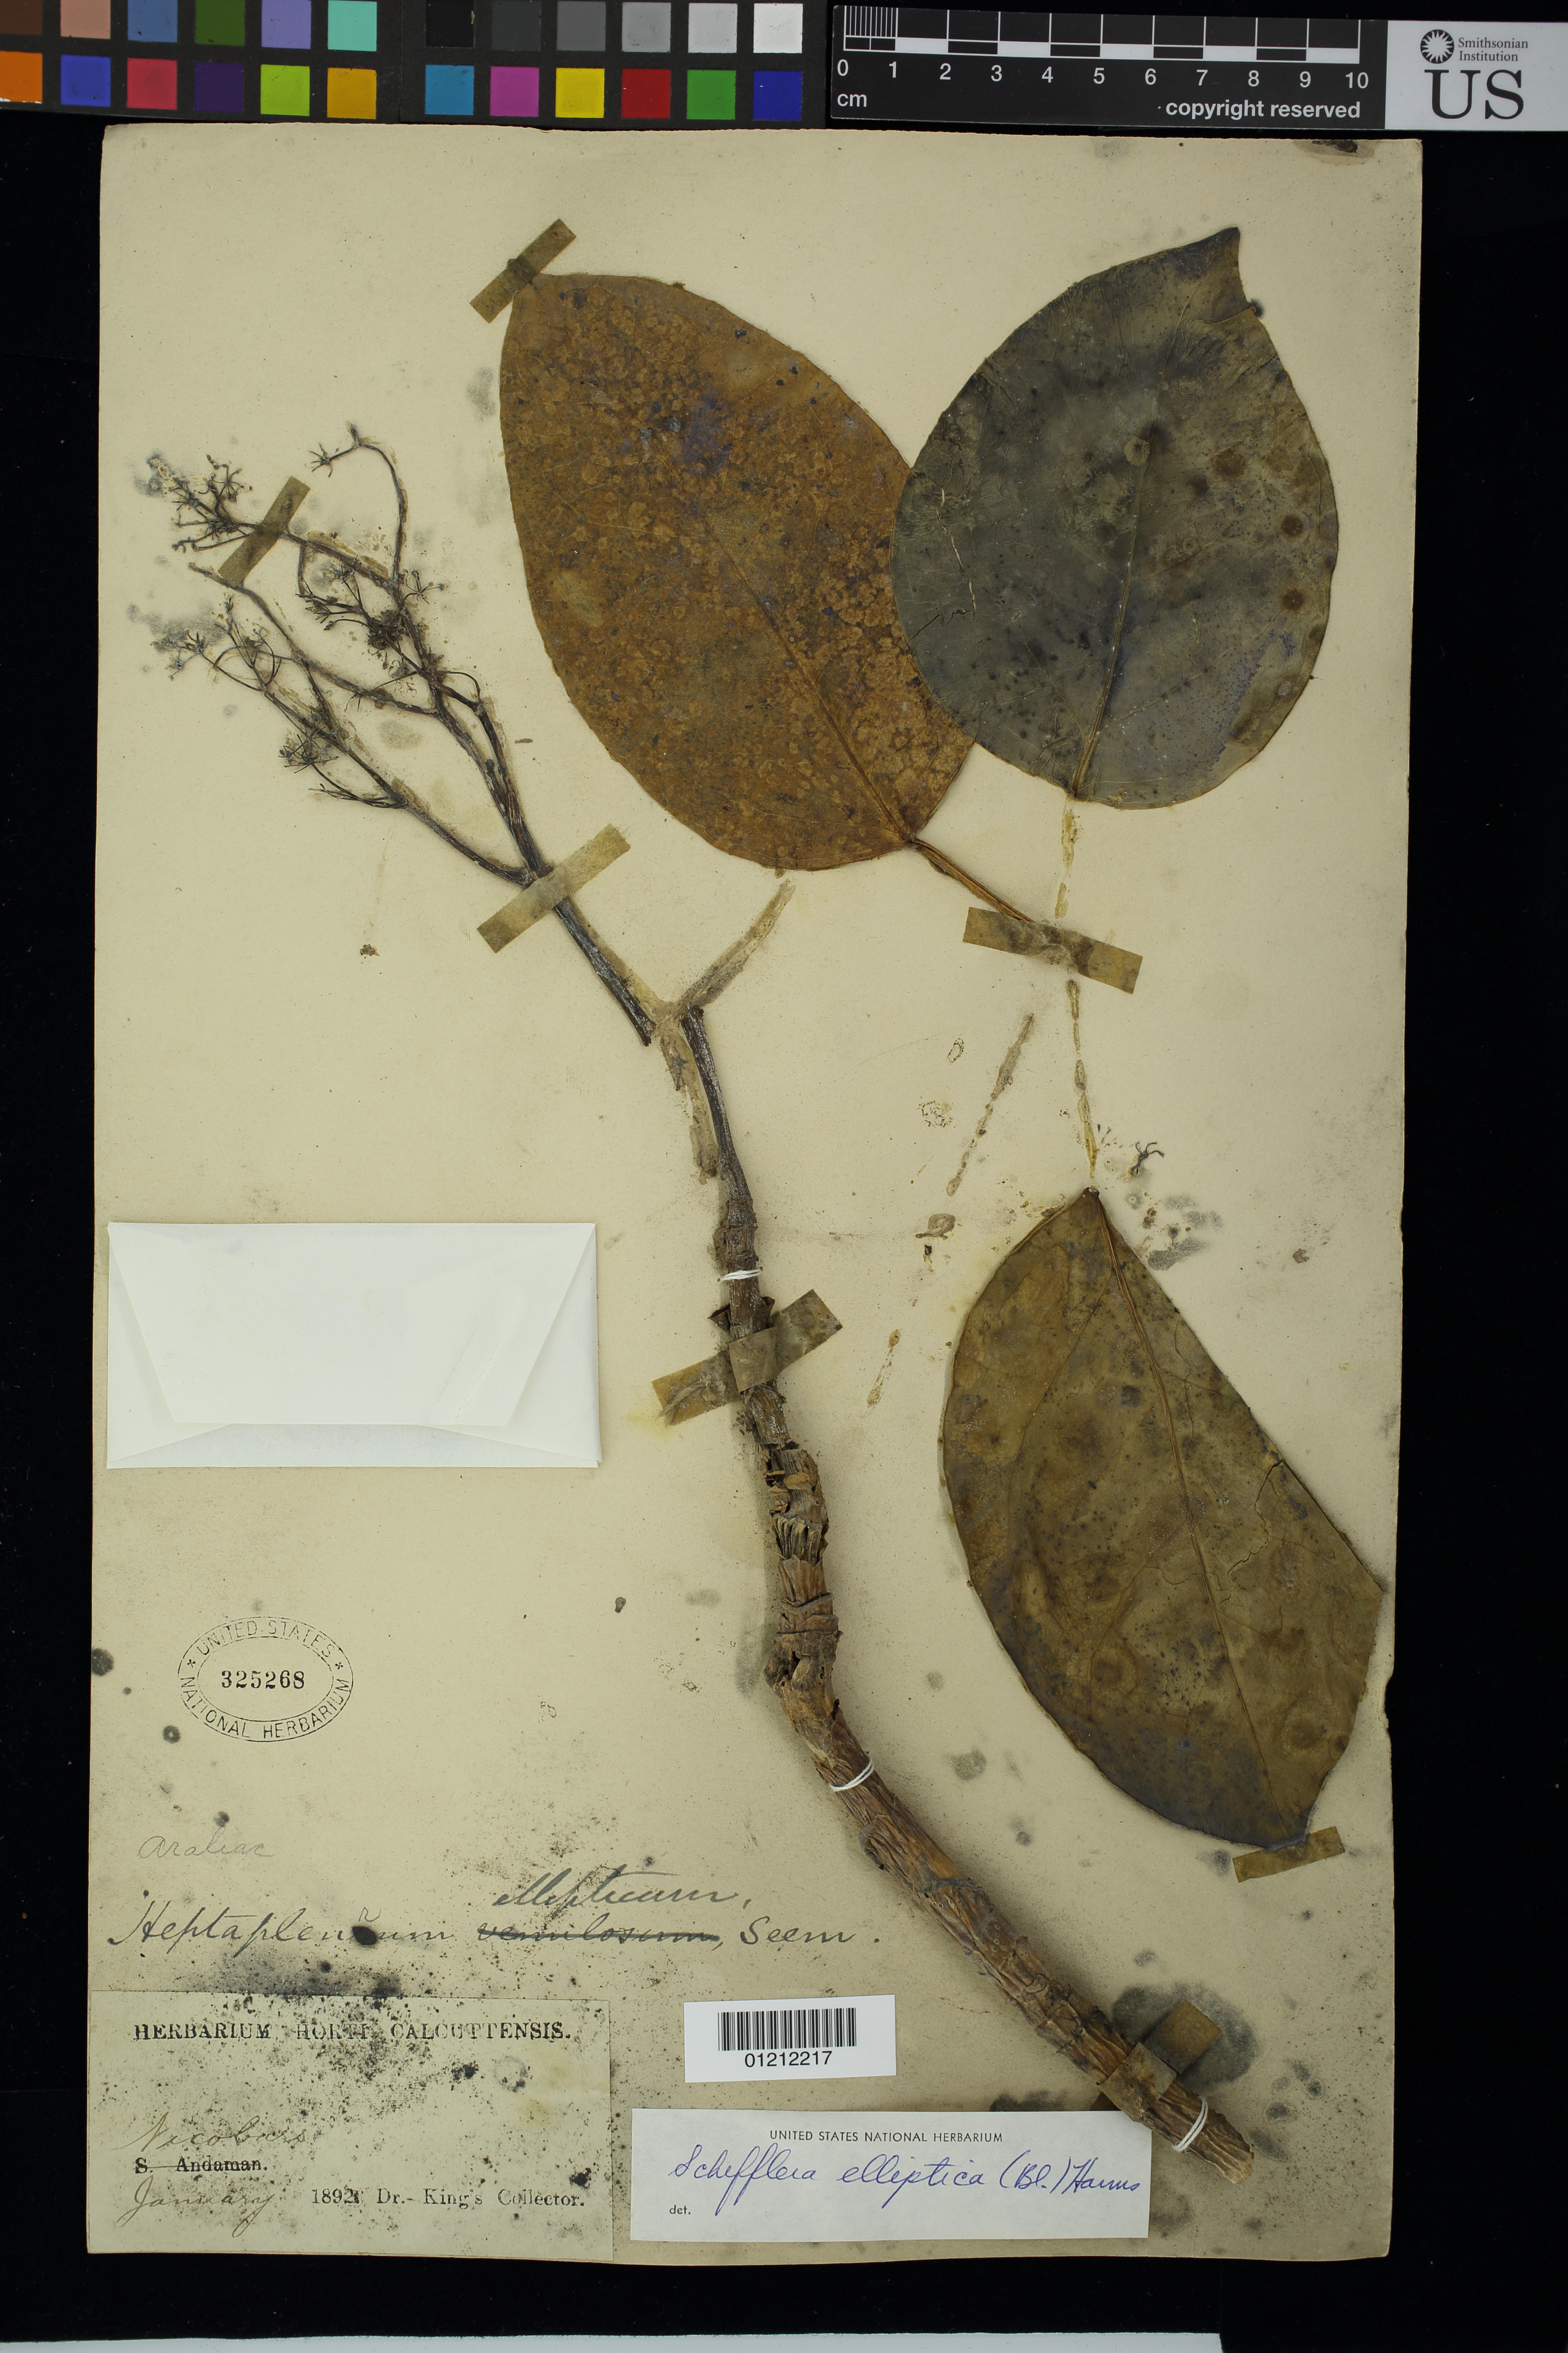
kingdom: Plantae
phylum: Tracheophyta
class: Magnoliopsida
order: Apiales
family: Araliaceae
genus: Schefflera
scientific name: Schefflera elliptica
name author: (Blume) Harms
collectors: G. King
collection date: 1892-01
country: India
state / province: Andaman and Nicobar Islands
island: Nicobar Is.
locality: Nicobars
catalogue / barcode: US 325268